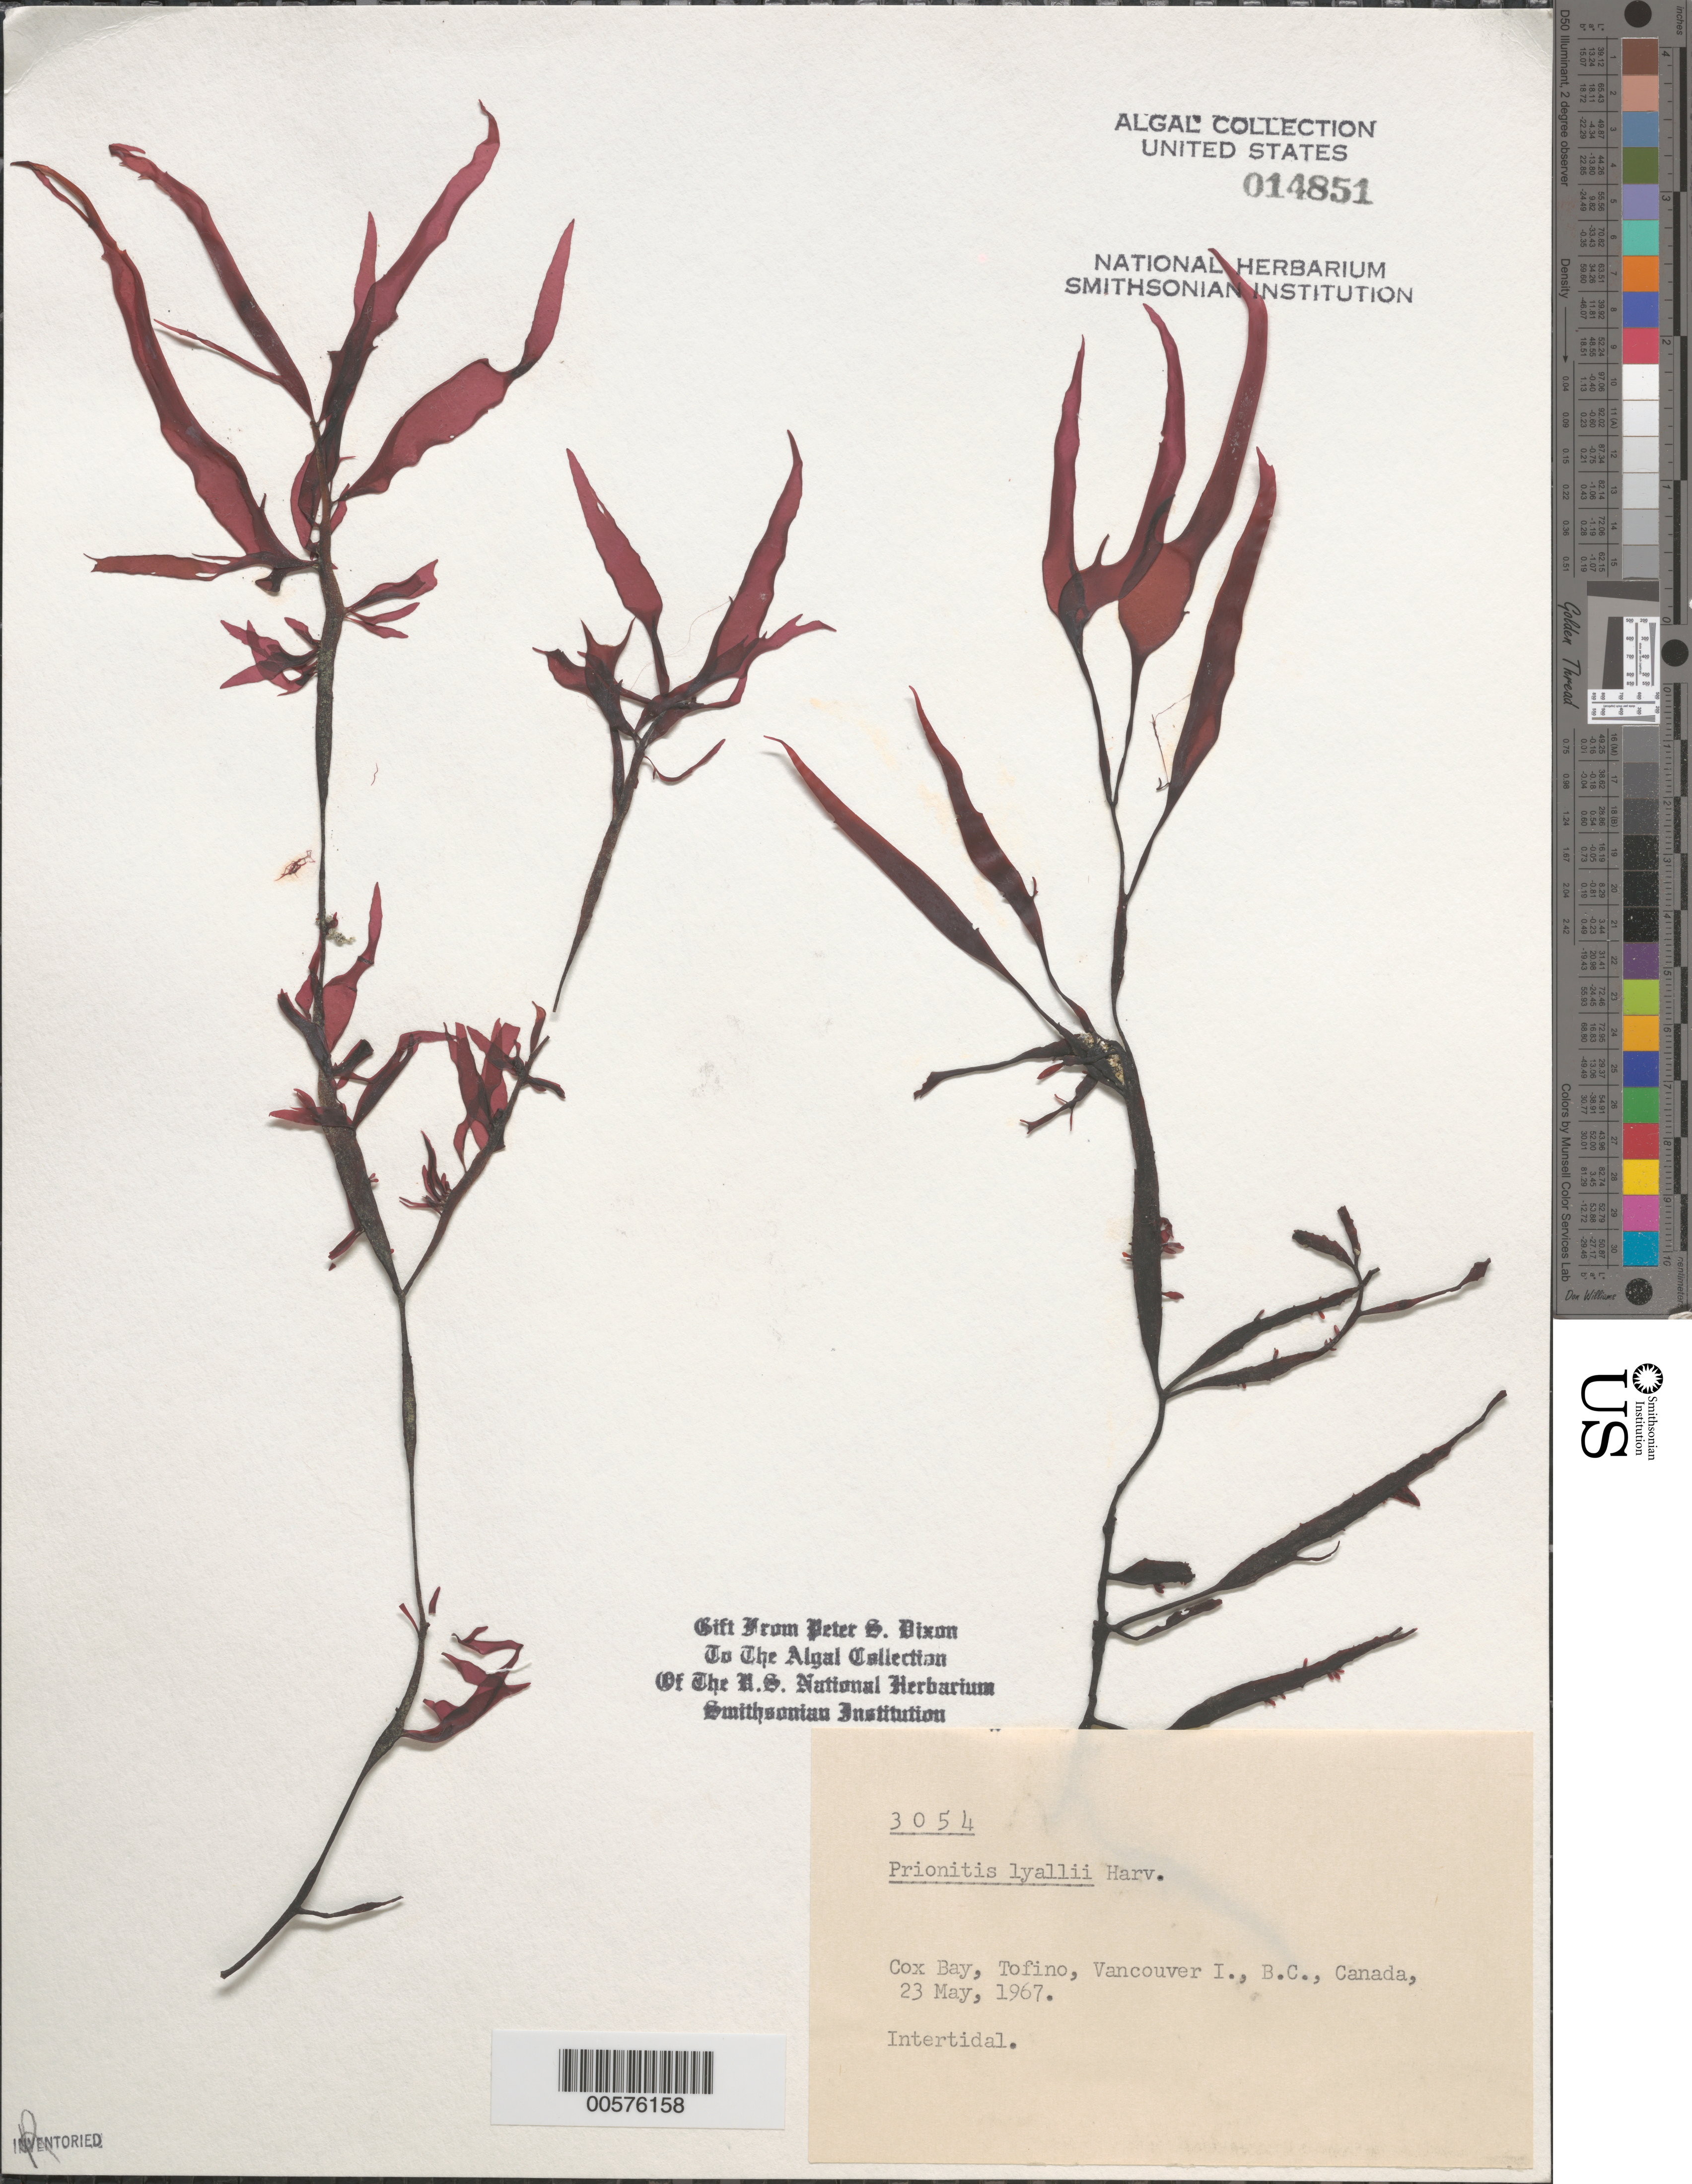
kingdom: Plantae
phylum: Rhodophyta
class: Florideophyceae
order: Cryptonemiales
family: Cryptonemiaceae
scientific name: Prionitis sternbergii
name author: (C. Agardh) J. Agardh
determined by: Algae name updating Project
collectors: P. S. Dixon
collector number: PSD 3054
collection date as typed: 23 May 1967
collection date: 1967-05-23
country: Canada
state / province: British Columbia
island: Vancouver Island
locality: Cox Bay, Tofino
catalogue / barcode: US 14851